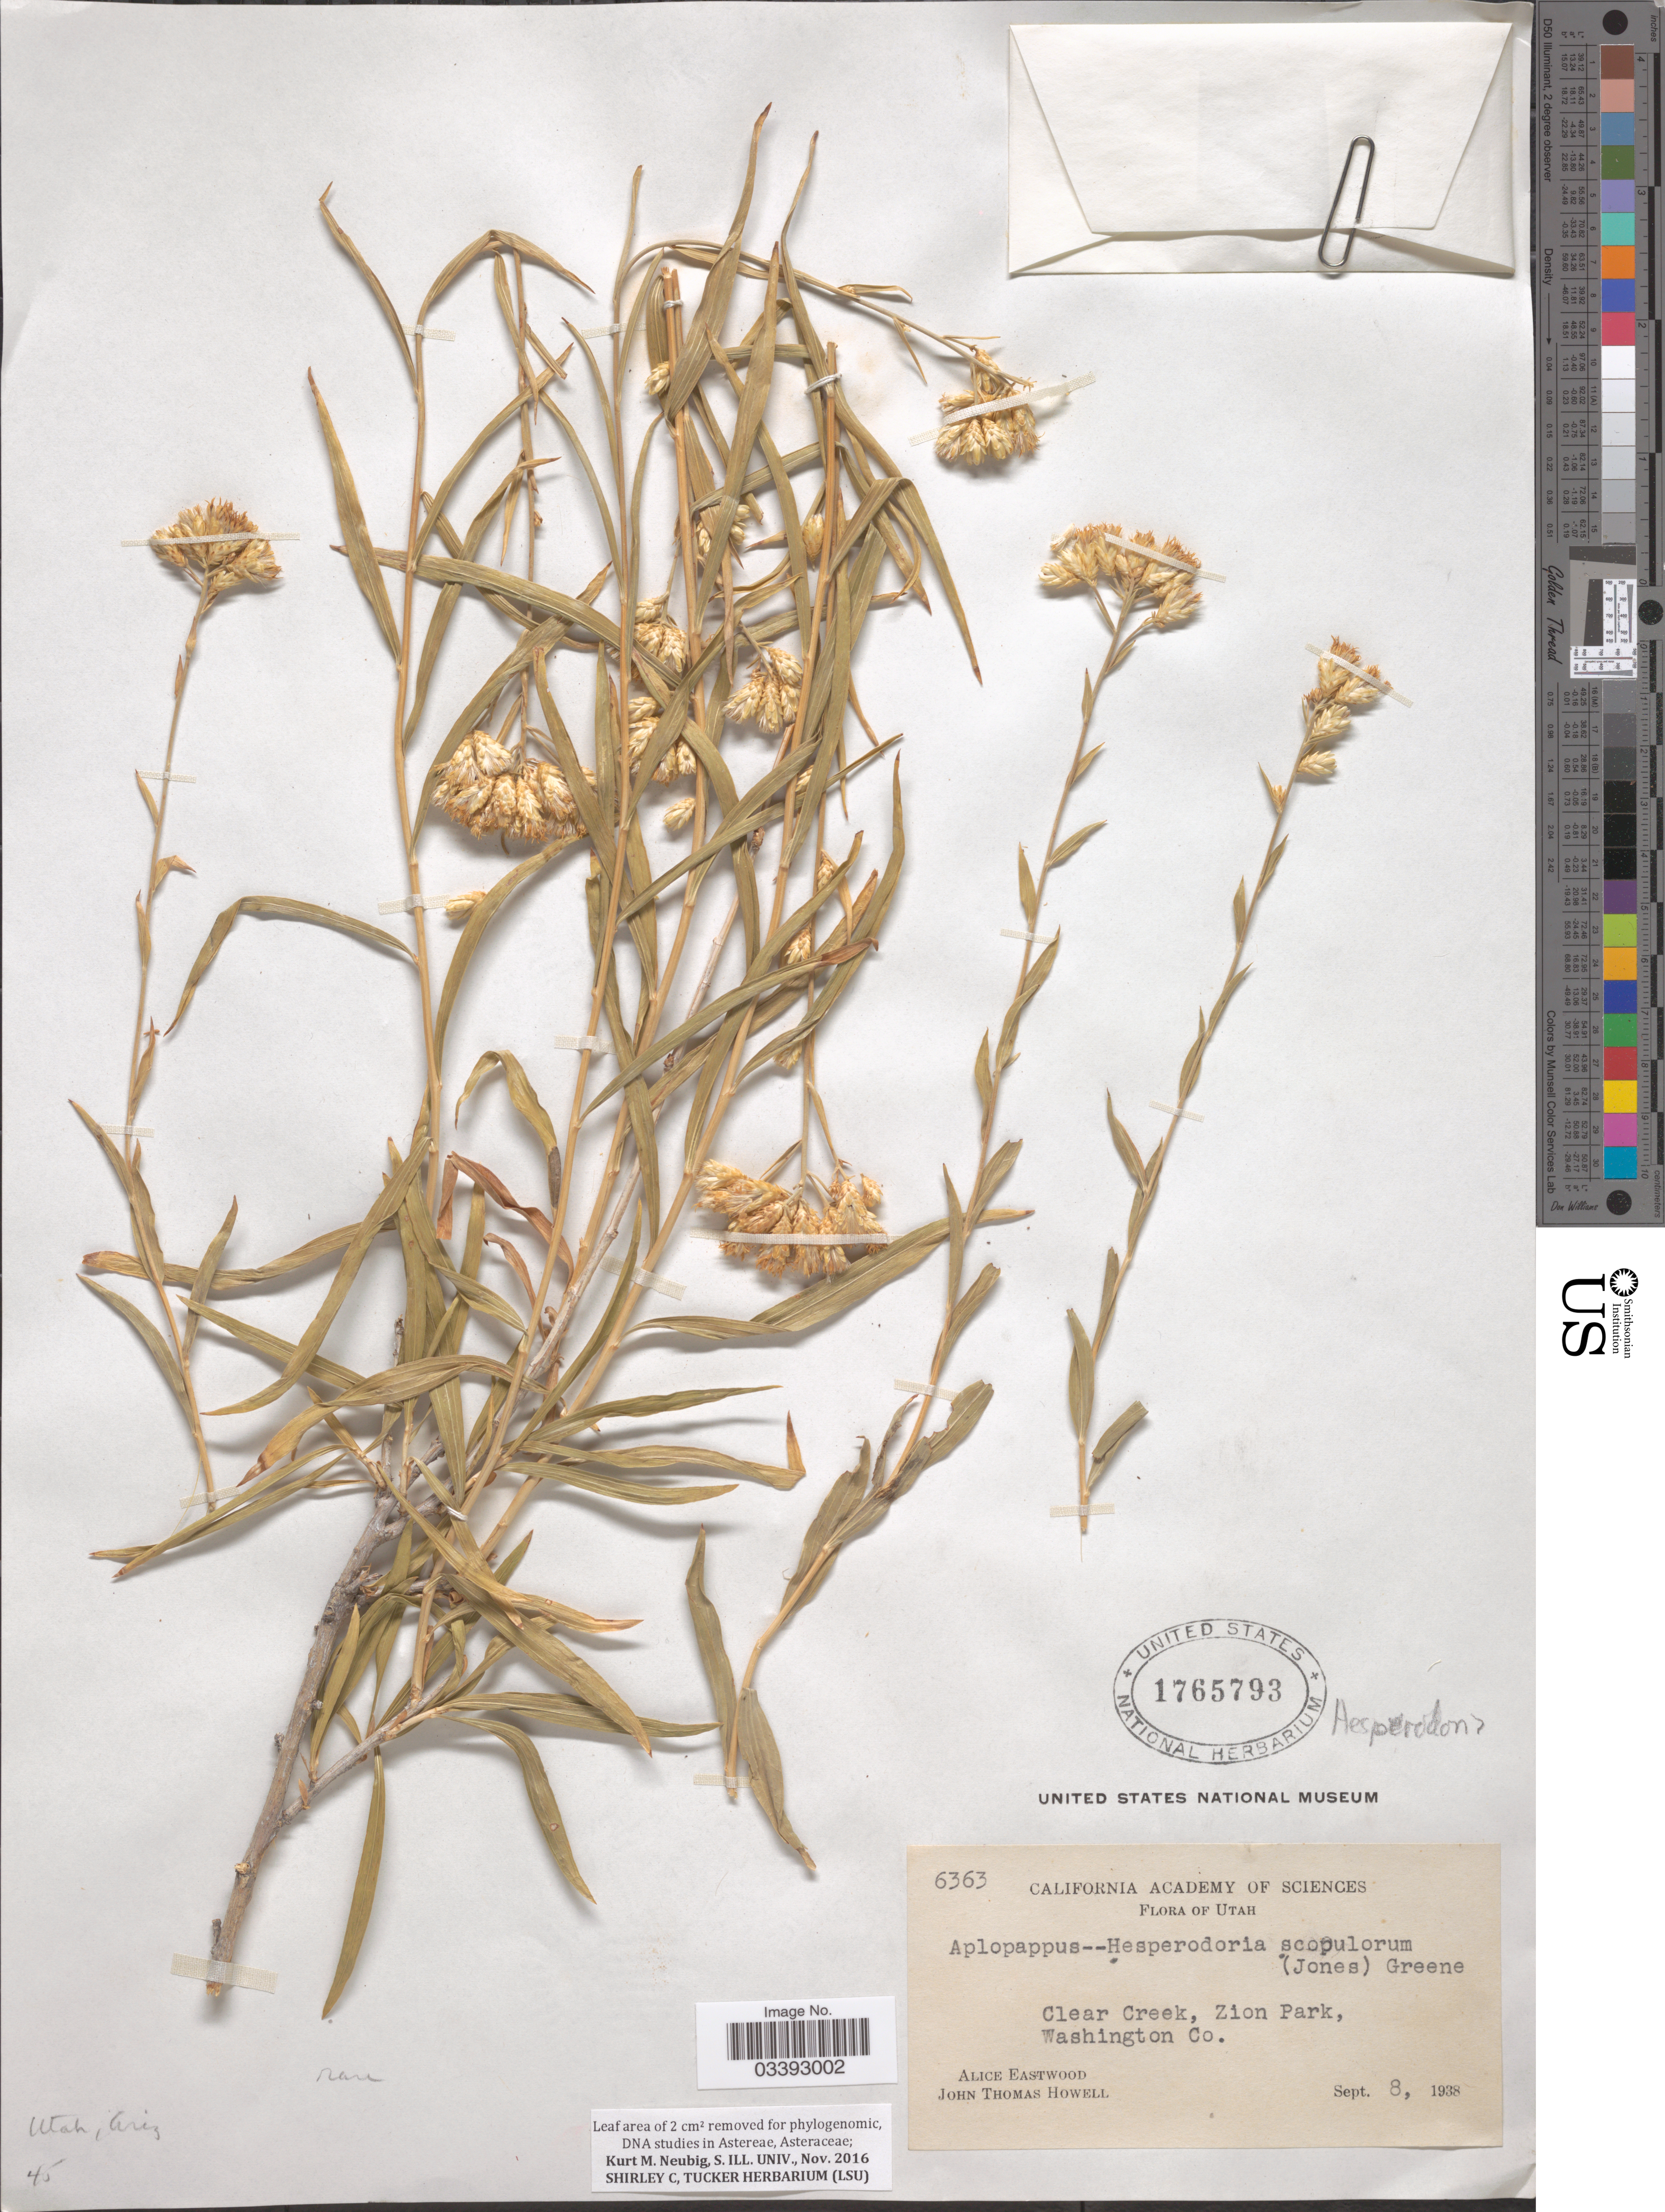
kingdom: Plantae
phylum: Tracheophyta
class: Magnoliopsida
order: Asterales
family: Asteraceae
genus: Hesperodoria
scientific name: Hesperodoria scopulorum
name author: (M.E. Jones) Greene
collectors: A. Eastwood & J. T. Howell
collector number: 6363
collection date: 1938-09-08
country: United States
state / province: Utah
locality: Clear Creek, Zion Park, Washington Co.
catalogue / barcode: US 1765793